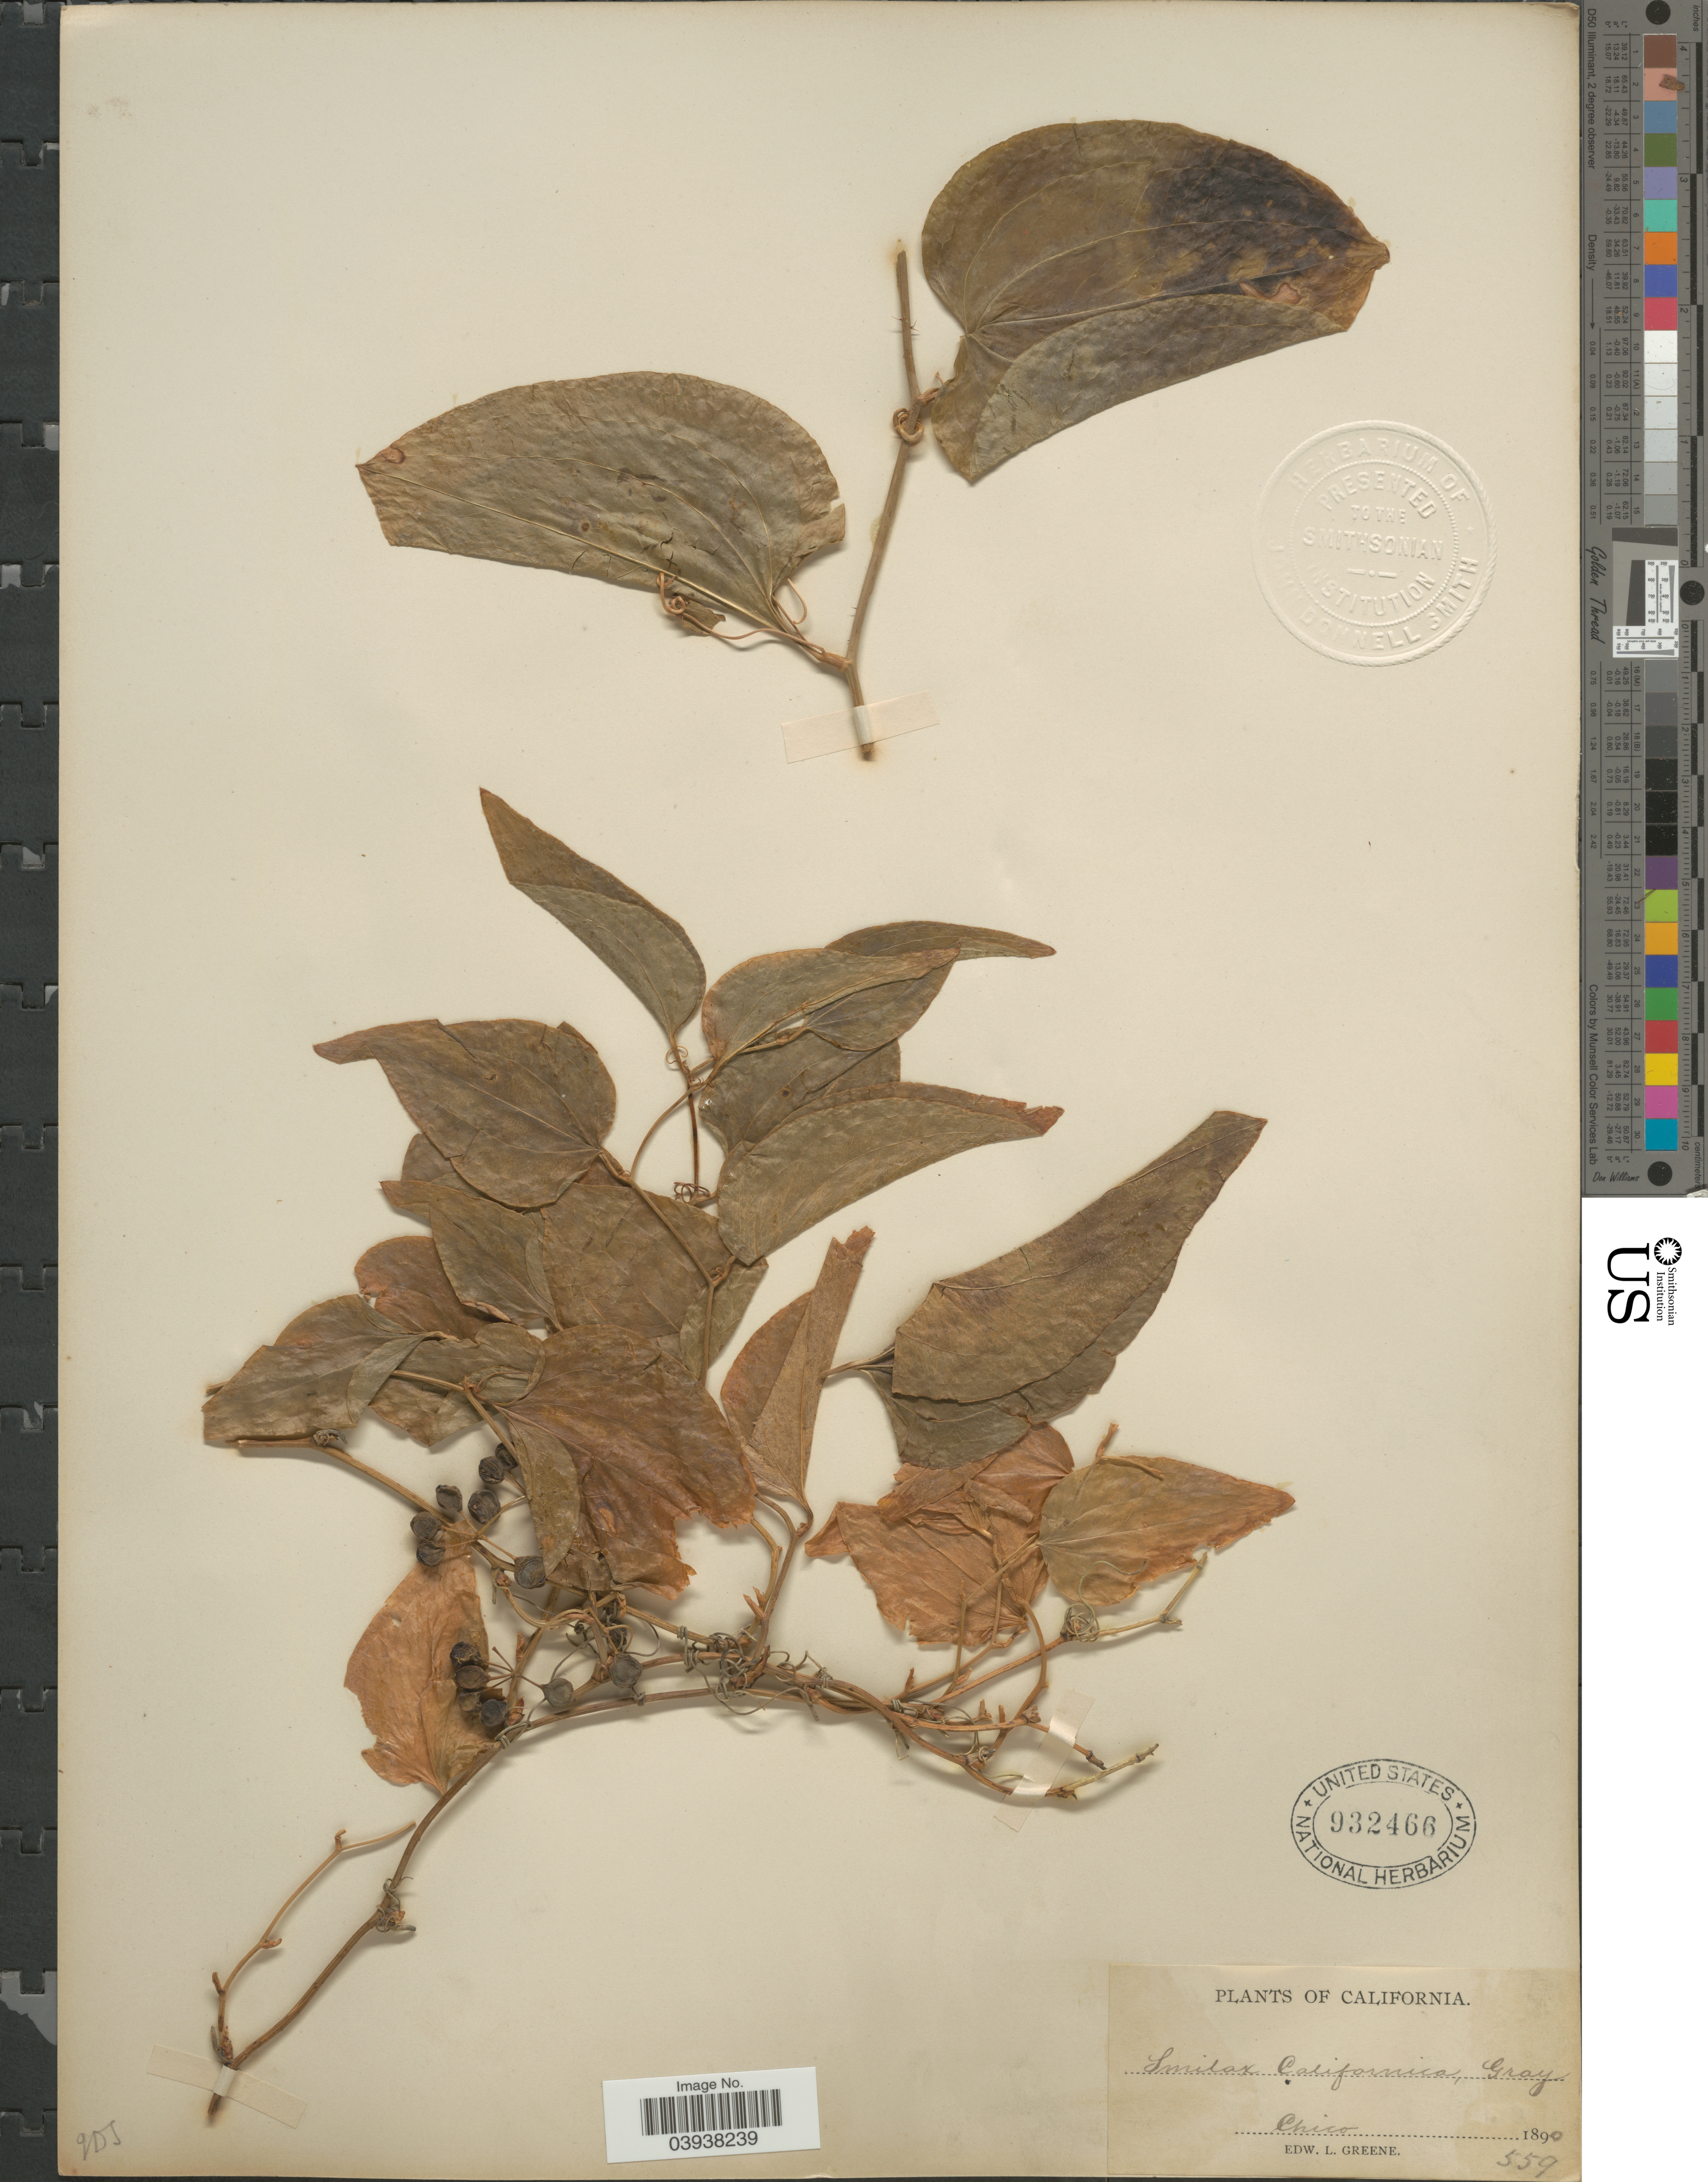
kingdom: Plantae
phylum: Tracheophyta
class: Liliopsida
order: Liliales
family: Smilacaceae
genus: Smilax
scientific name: Smilax californica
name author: (A. DC.) A. Gray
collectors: E. L. Greene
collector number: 559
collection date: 1890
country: United States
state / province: California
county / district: Butte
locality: Chico.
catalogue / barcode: US 932466